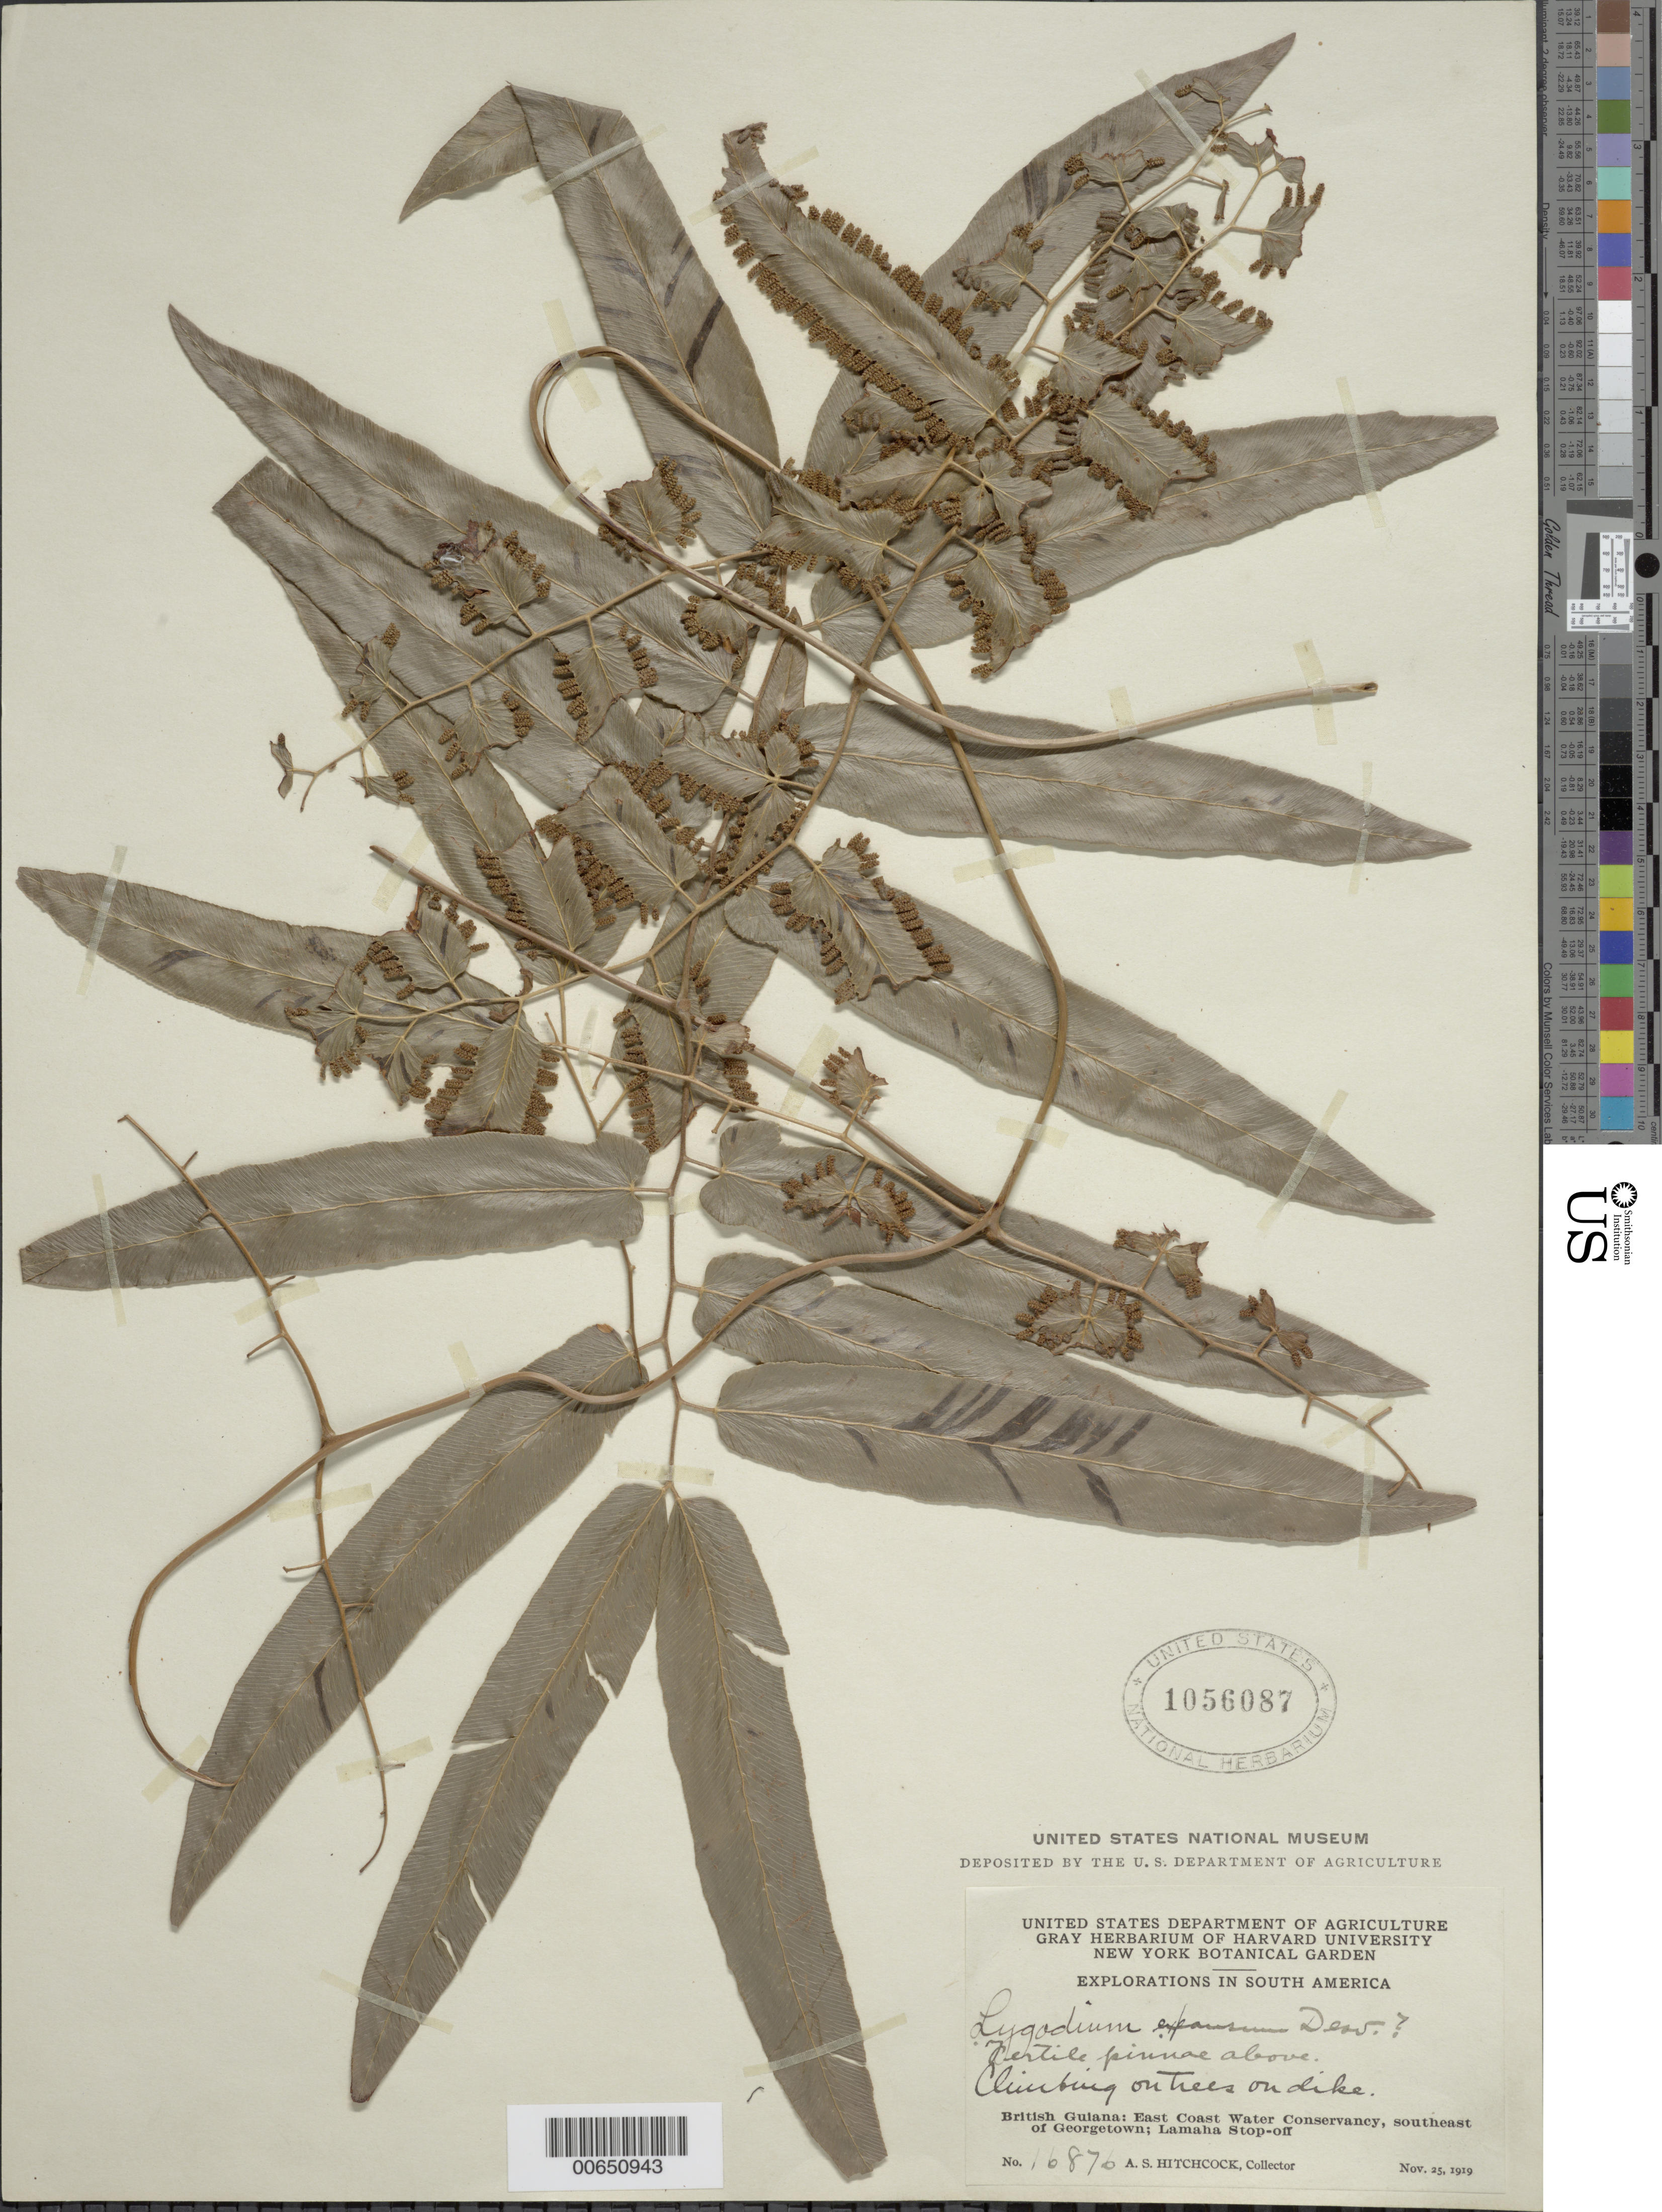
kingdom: Plantae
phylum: Tracheophyta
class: Polypodiopsida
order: Schizaeales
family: Lygodiaceae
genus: Lygodium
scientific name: Lygodium volubile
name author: Sw.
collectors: A. S. Hitchcock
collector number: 16876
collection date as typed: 25-Nov-19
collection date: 1919-11-25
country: Guyana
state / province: Demerara-Mahaica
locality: Lamaha Stop-Off, Georgetown, SE of, East Coast Water Conservancy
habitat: Climbing on trees on dike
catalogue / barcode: US 1056087